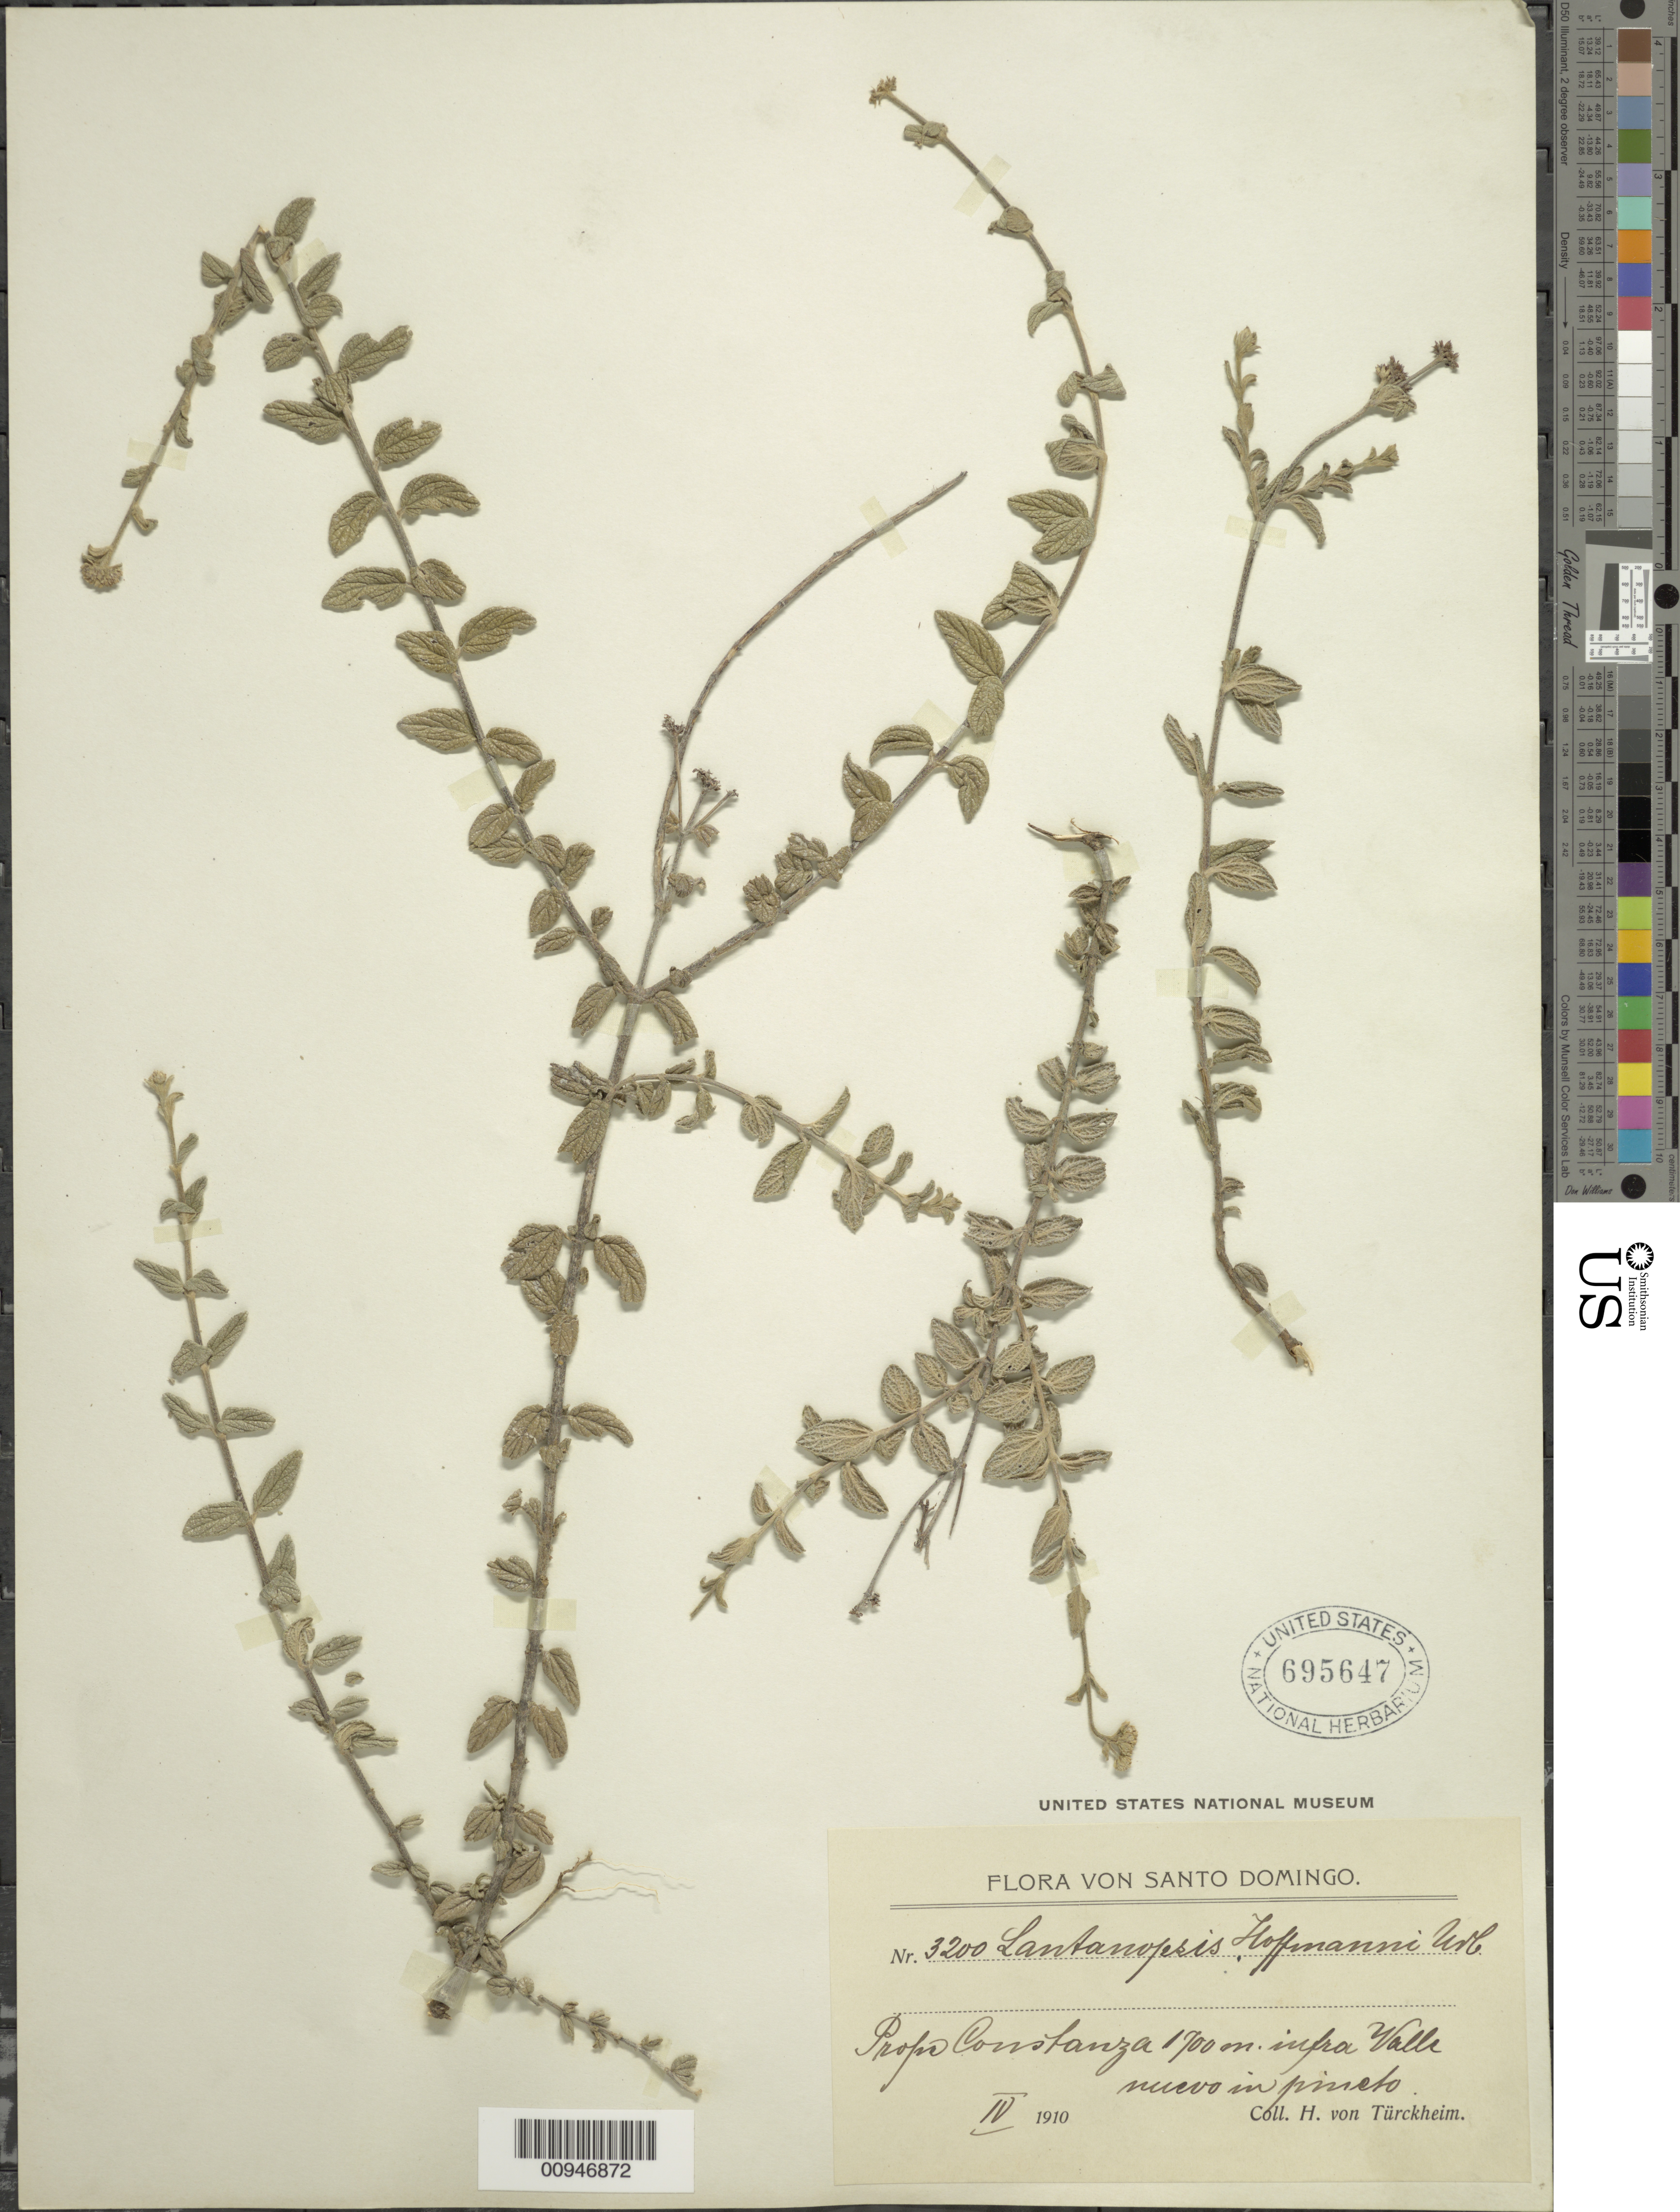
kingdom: Plantae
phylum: Tracheophyta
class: Magnoliopsida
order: Asterales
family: Asteraceae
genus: Lantanopsis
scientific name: Lantanopsis hoffmannii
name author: Urb.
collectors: H. von Türckheim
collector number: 3200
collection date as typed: Apr 1910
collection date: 1910-04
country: Dominican Republic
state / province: La Vega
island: Hispaniola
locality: Constanza, infra valle Nuevo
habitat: In pincto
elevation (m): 1700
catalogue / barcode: US 695647